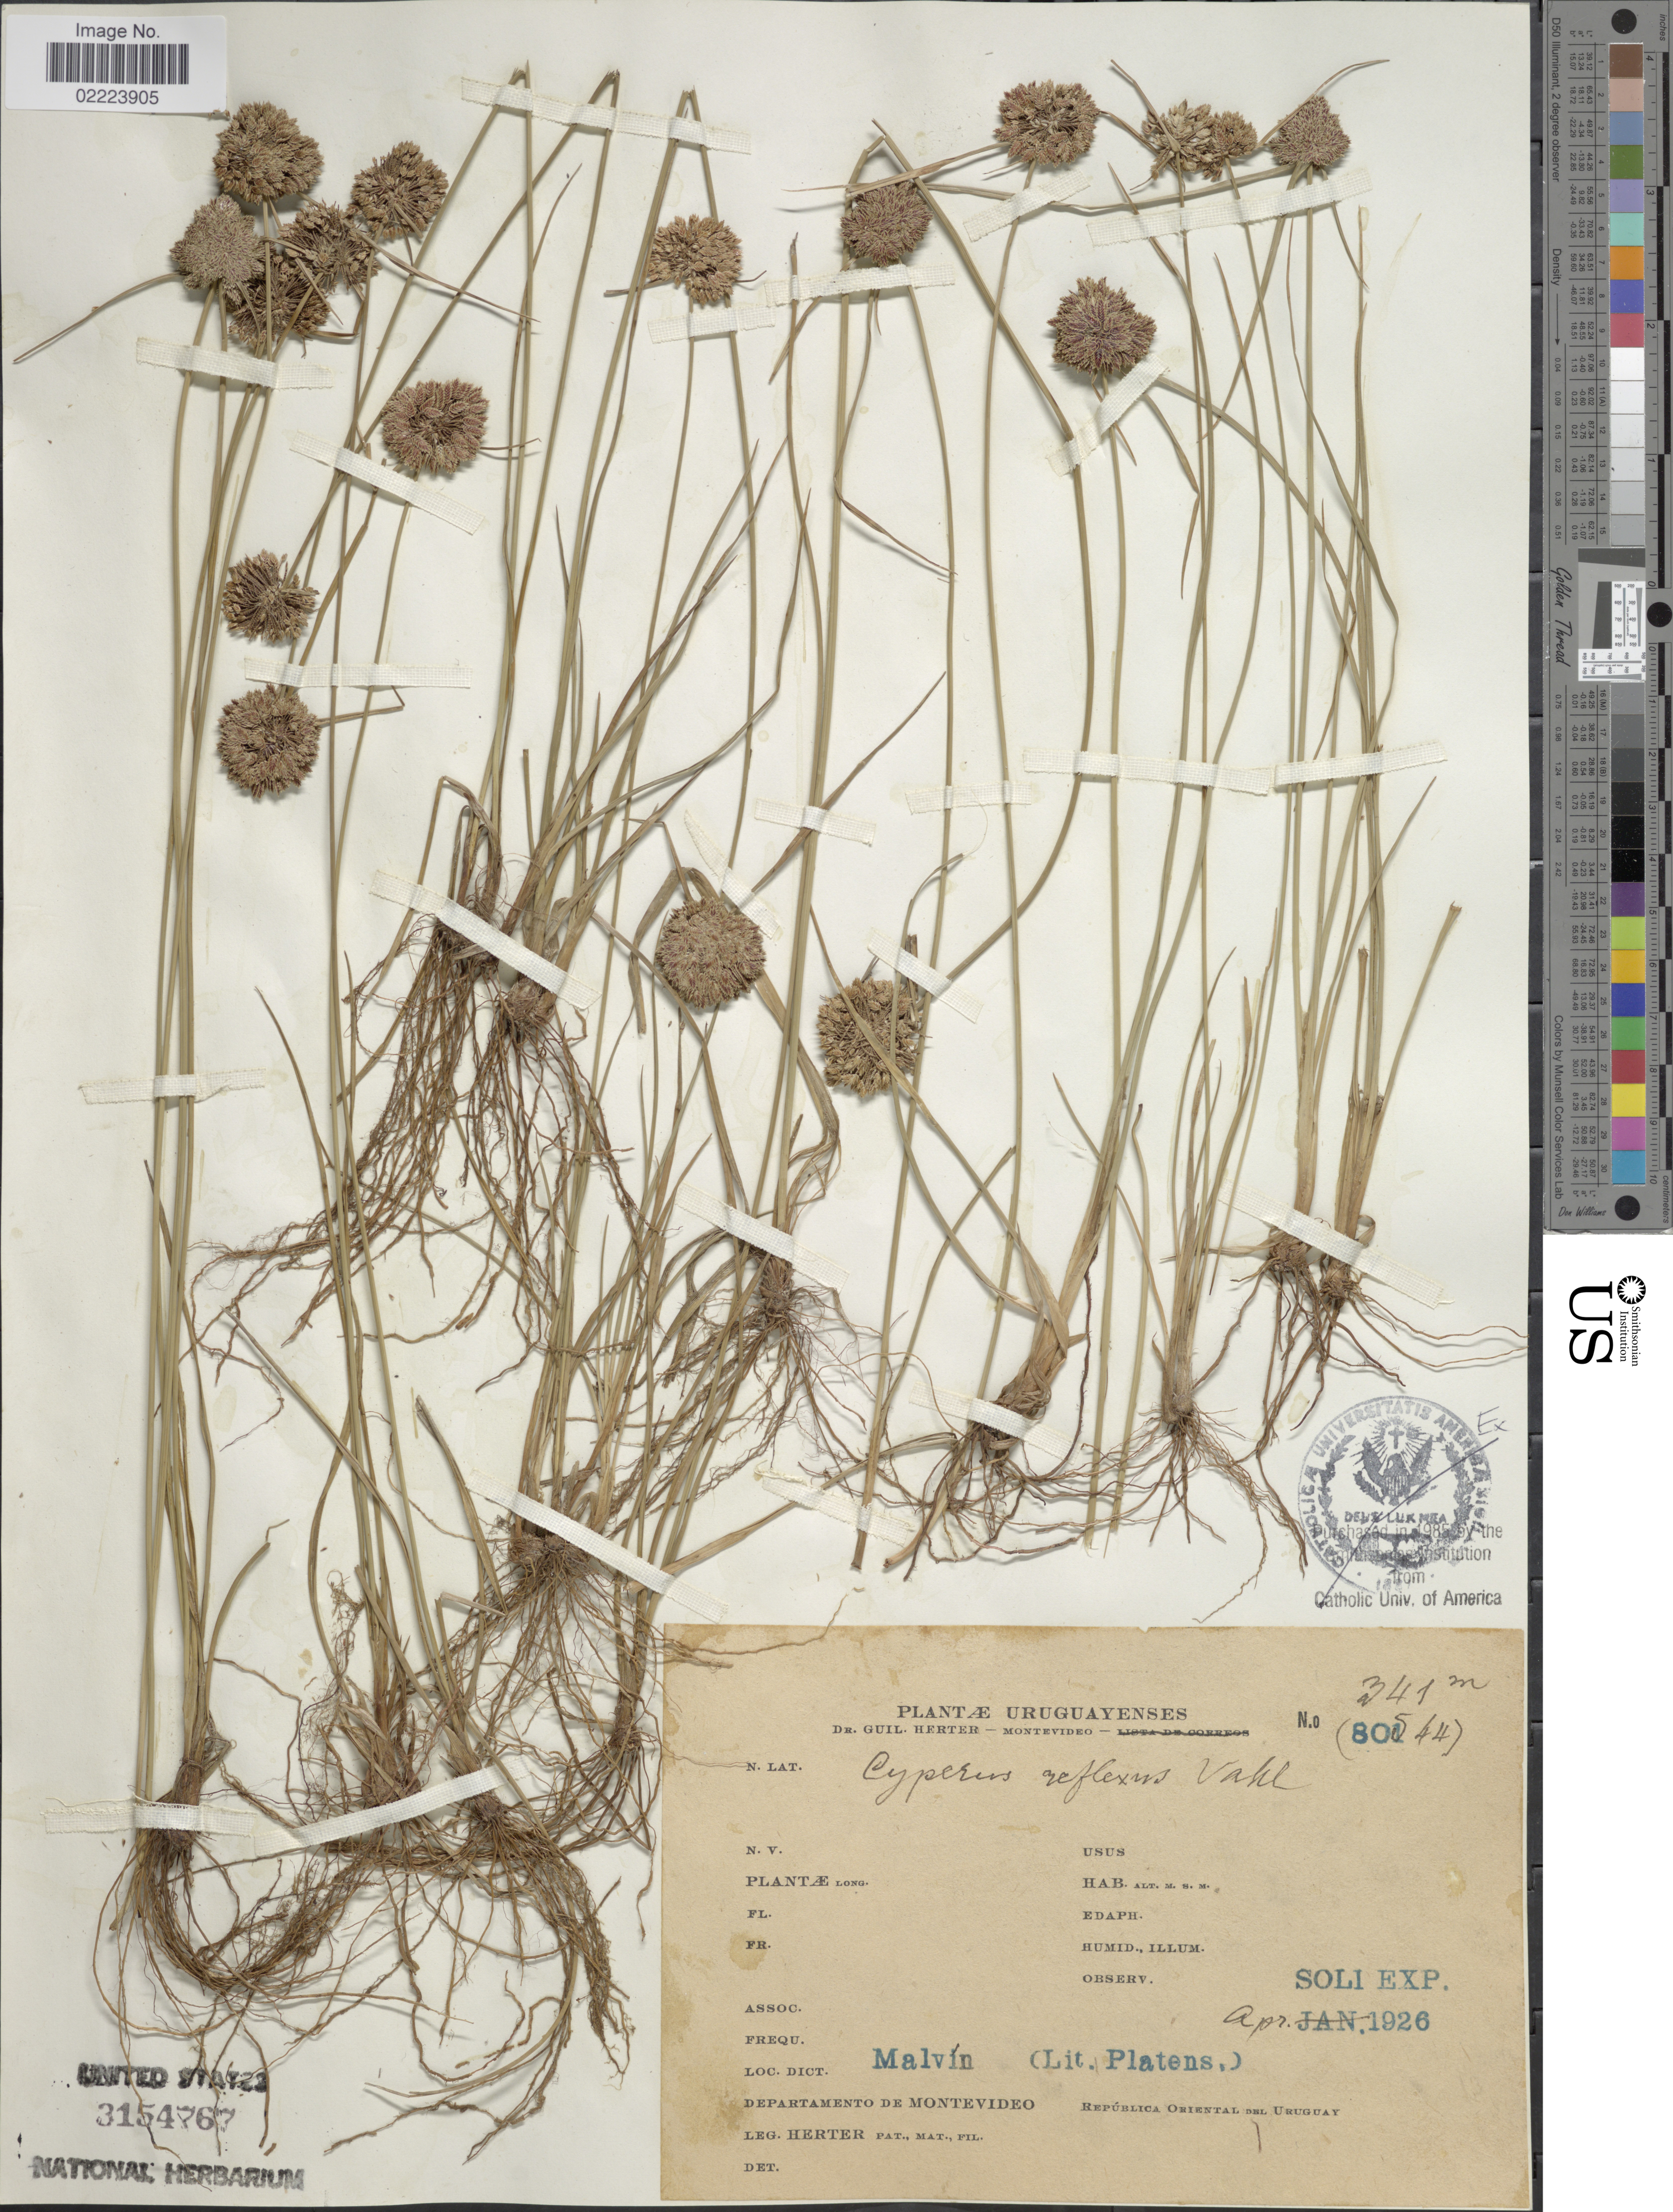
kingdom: Plantae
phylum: Tracheophyta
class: Liliopsida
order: Poales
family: Cyperaceae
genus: Cyperus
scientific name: Cyperus reflexus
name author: Vahl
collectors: G. Herter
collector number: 80544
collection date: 1926-04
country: Uruguay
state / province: Montevideo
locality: Malvin (Lit. Platens) Departamento de Montevideo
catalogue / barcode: US 3154767